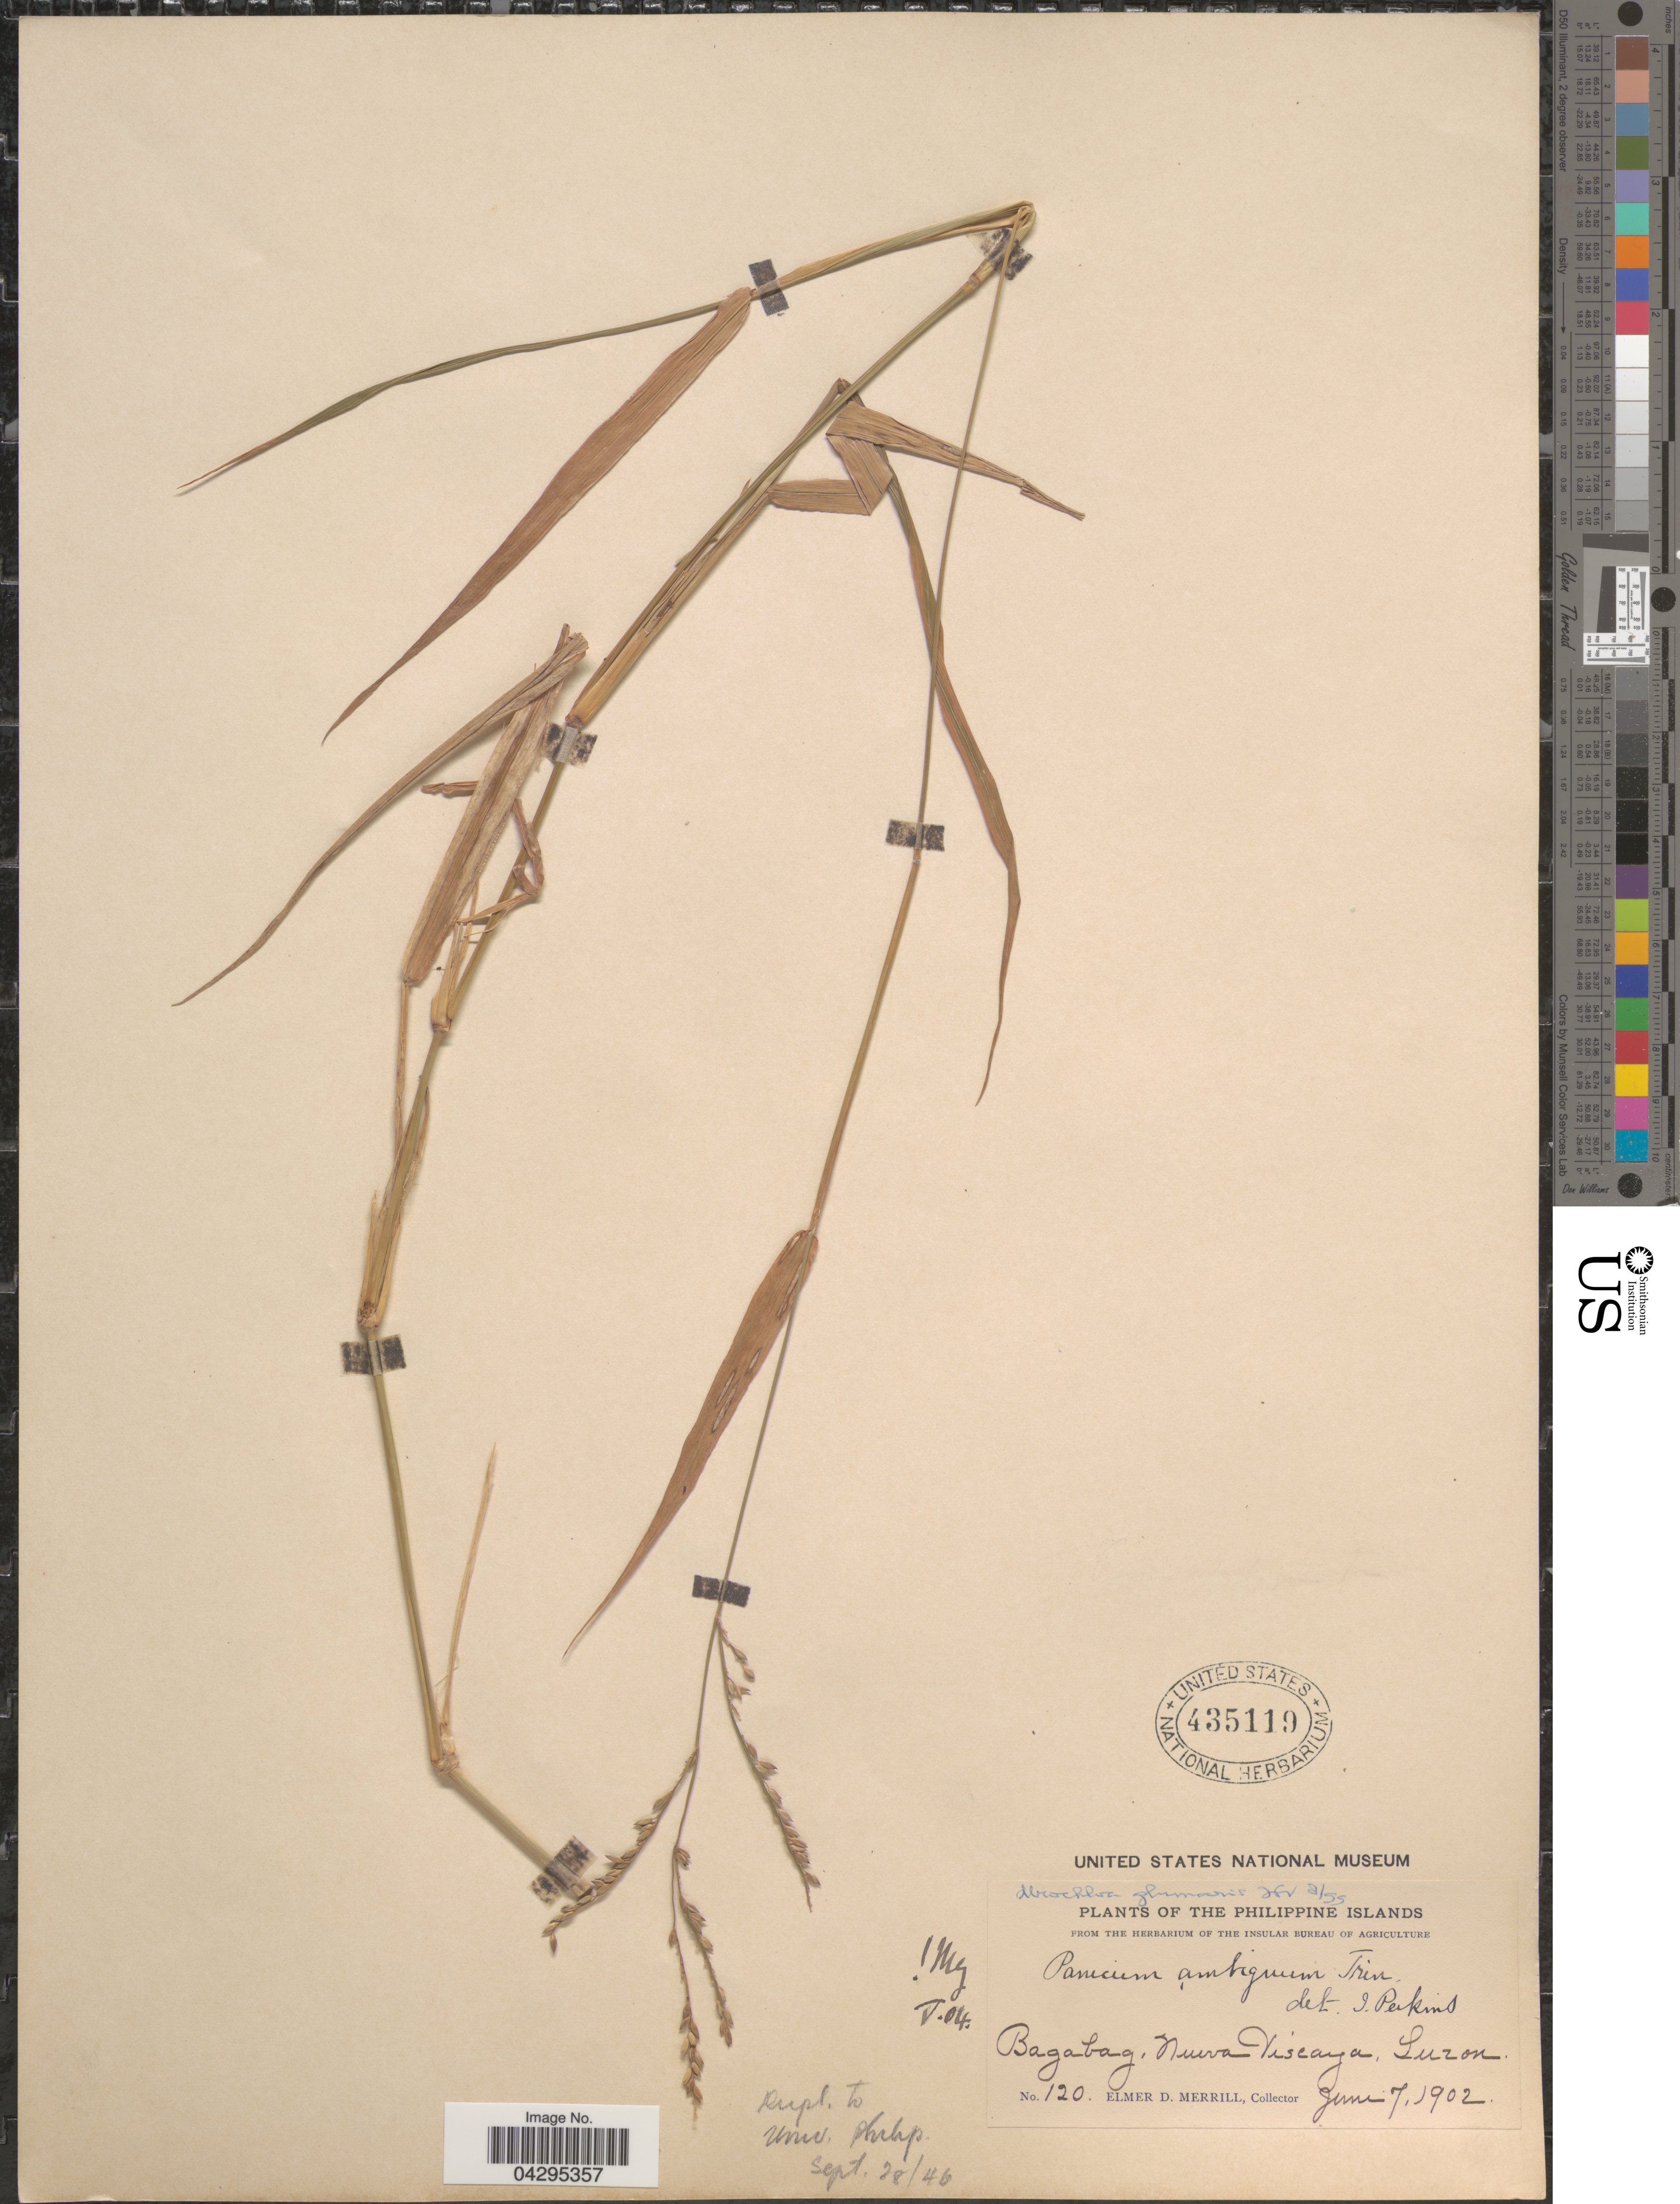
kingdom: Plantae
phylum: Tracheophyta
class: Liliopsida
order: Poales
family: Poaceae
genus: Urochloa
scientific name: Urochloa glumaris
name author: (Trin.) Veldkamp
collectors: E. D. Merrill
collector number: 120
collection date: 1902-06-07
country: Philippines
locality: Bagabag, Nueva Viscaya, Luzon.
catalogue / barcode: US 435119